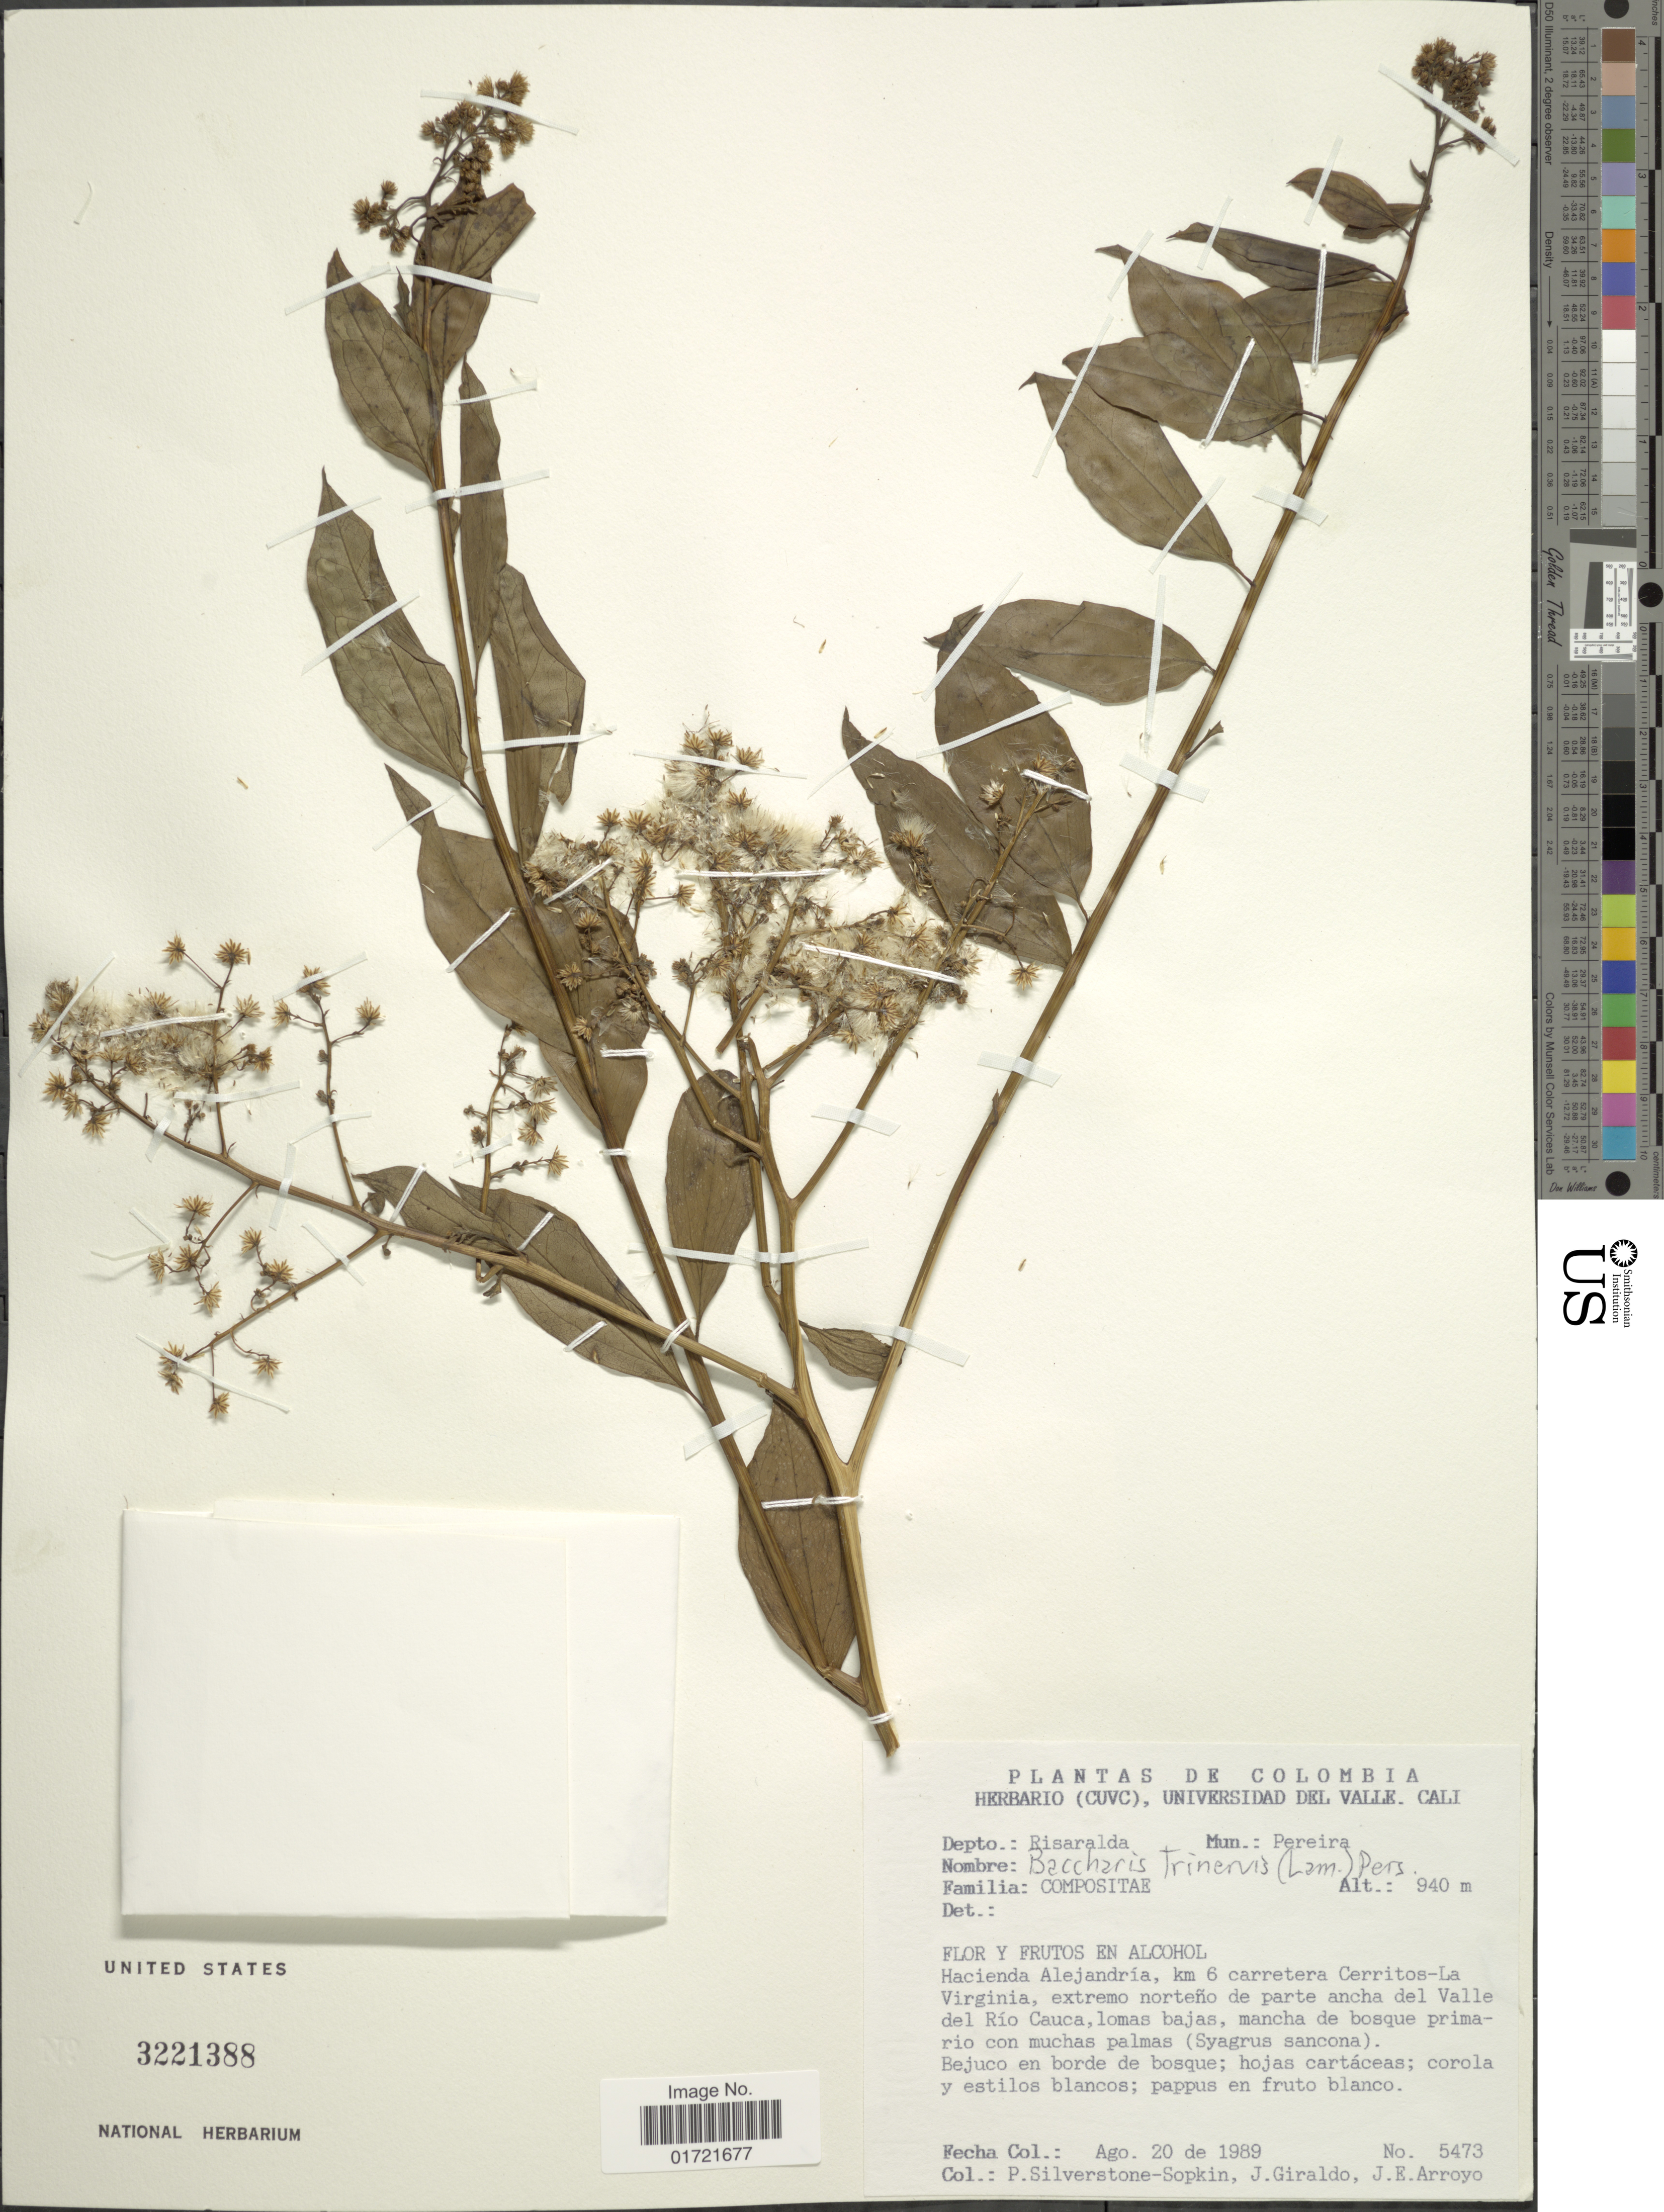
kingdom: Plantae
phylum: Tracheophyta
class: Magnoliopsida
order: Asterales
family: Asteraceae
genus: Baccharis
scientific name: Baccharis trinervis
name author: (Lam.) Pers.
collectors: P. A. Silverstone-Sopkin, J. Giraldo & J. Arroyo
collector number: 5473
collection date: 1989-08-20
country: Colombia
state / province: Risaralda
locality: Depto.: Risaralda, Mun;.: Pereira, Flor y Frutos en Alcohol, Hacienda Alejandria, km 6 carretera Cerritos-La Virginia, extremo norteno de parte'ancha del Valle del Rio Cauca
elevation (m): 940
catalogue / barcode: US 3221388